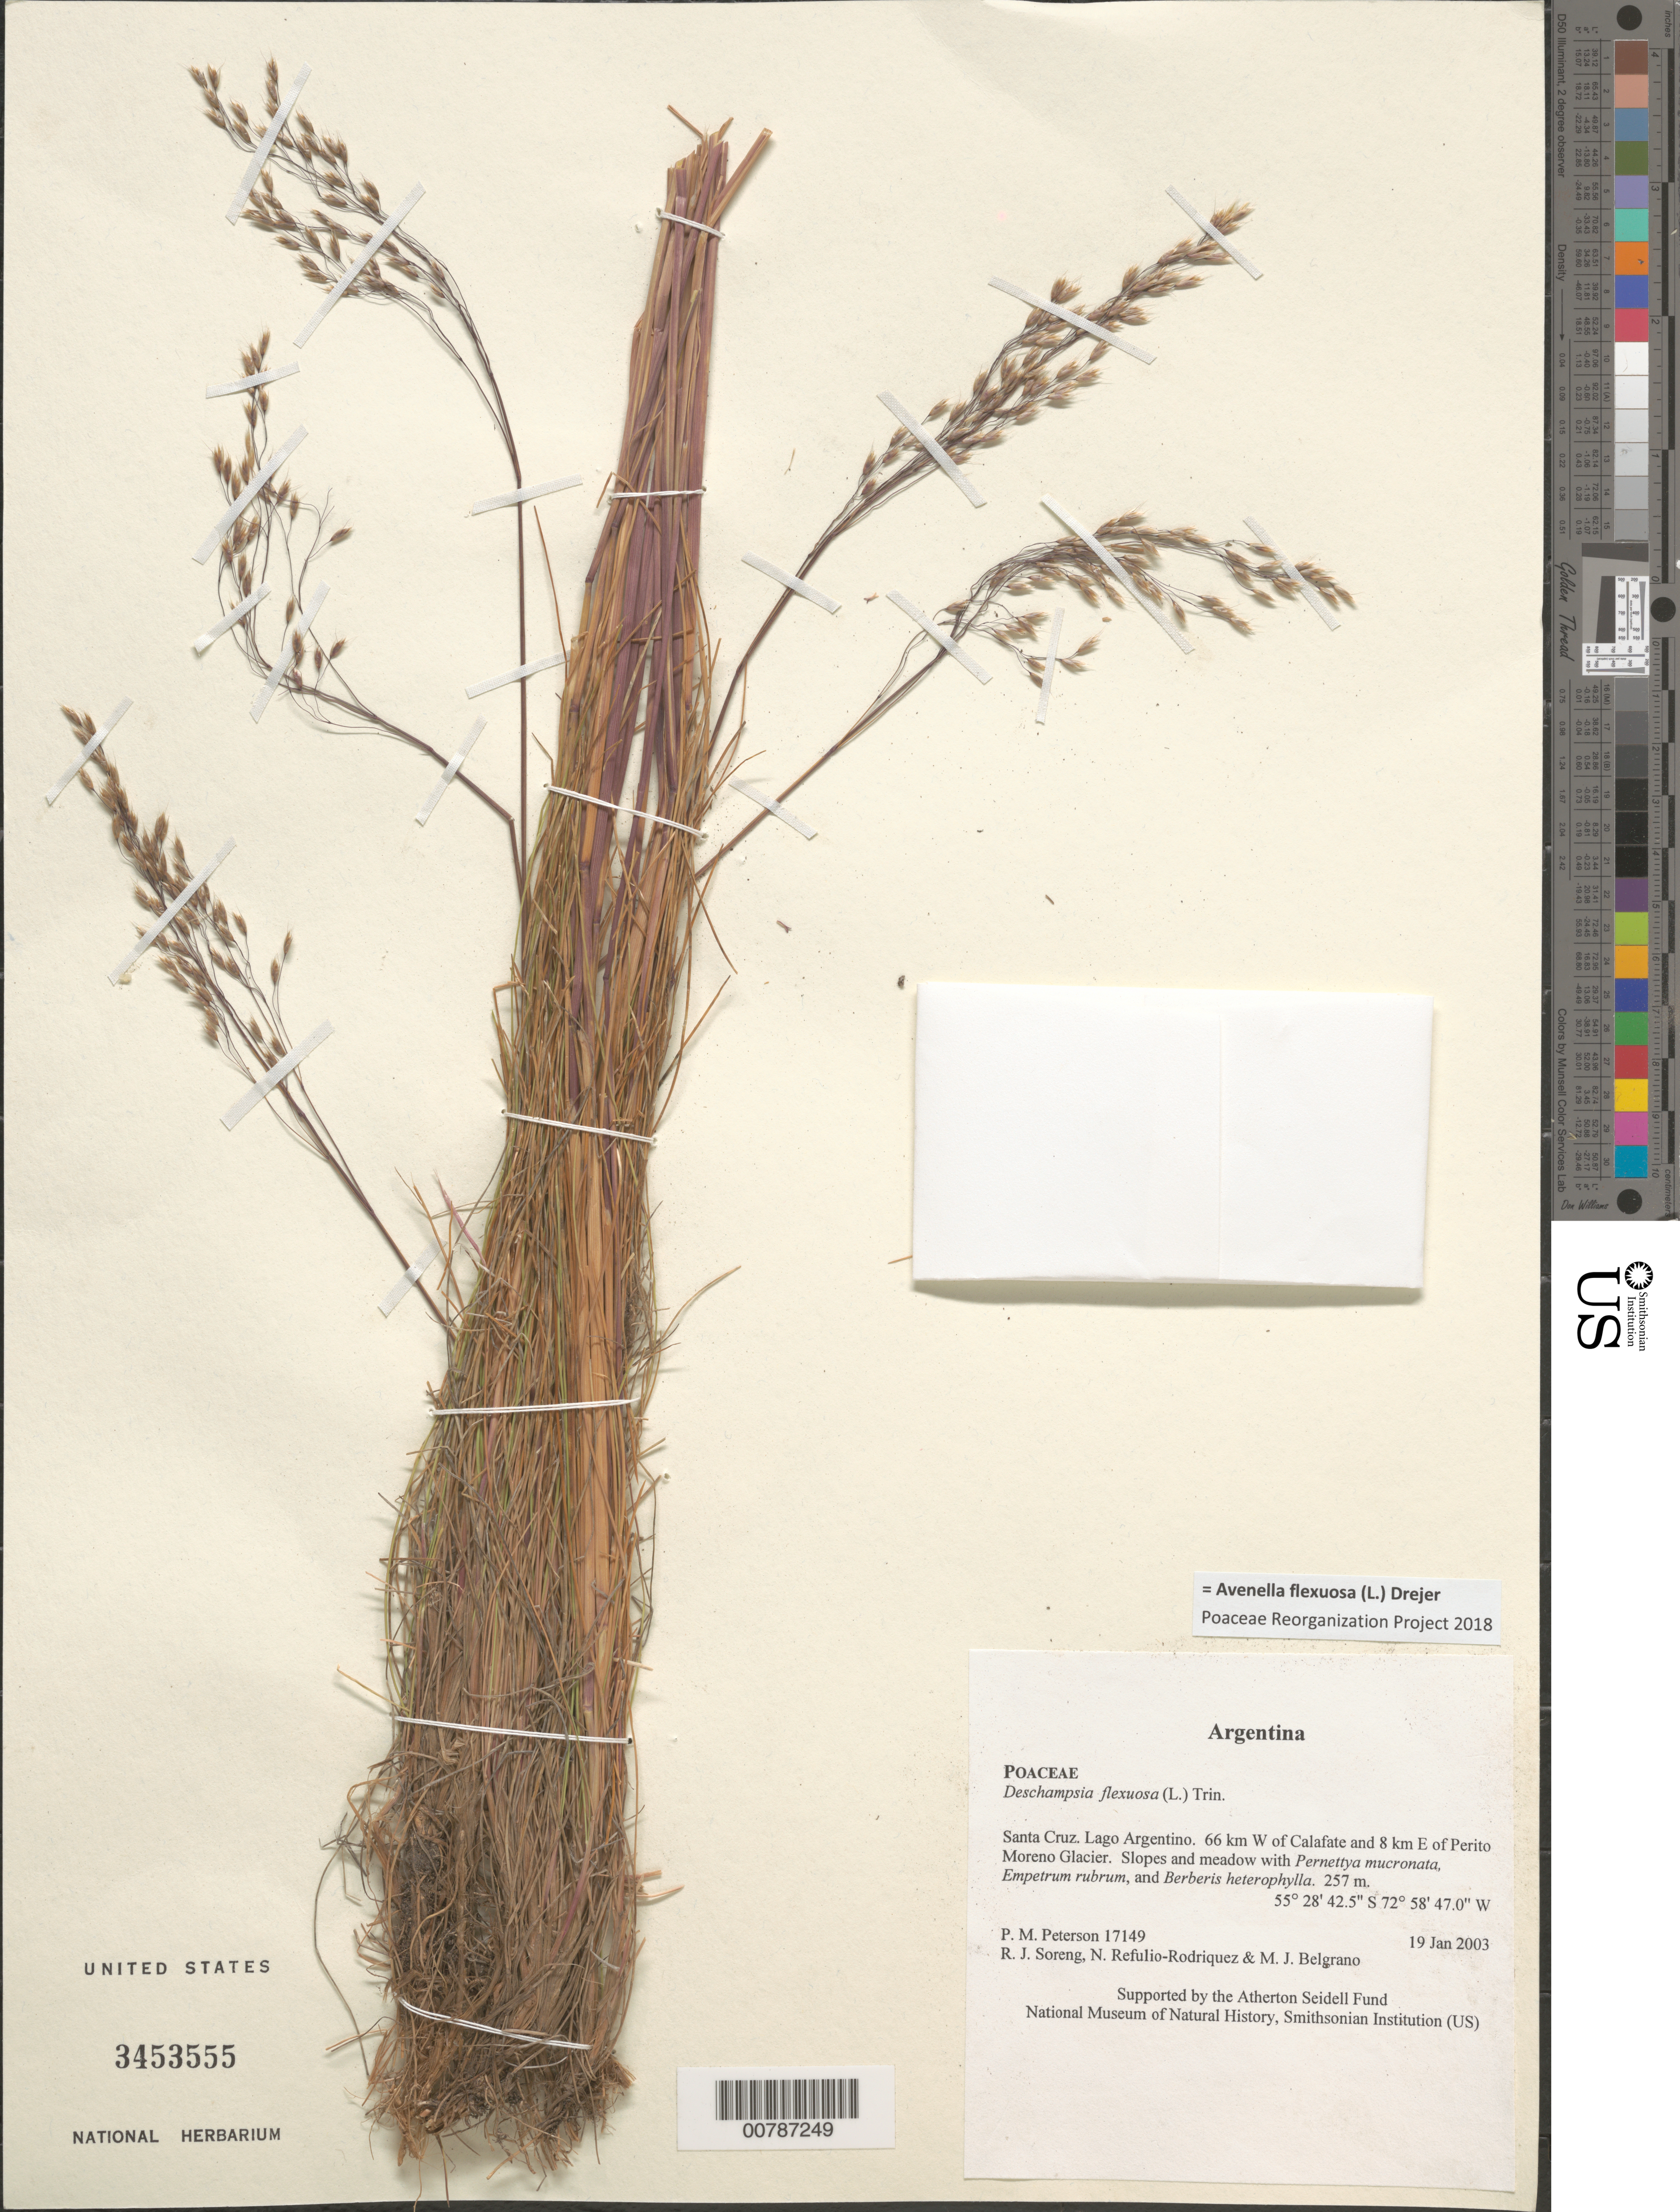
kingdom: Plantae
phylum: Tracheophyta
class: Liliopsida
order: Poales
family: Poaceae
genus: Avenella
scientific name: Avenella flexuosa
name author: (L.) Drejer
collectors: P. M. Peterson, R. J. Soreng, N. Refulio-Rodríguez & M. Belgrano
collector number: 17149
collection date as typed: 19 Jan 2003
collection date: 2003-01-19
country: Argentina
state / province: Santa Cruz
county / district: Lago Argentino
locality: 66 km W of Calafate and 8 km E of Perito Moreno Glacier. Slopes and meadow with Pernettya mucronata, Empetrum rubrum, and Berberis heterophylla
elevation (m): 257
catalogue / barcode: US 3453555